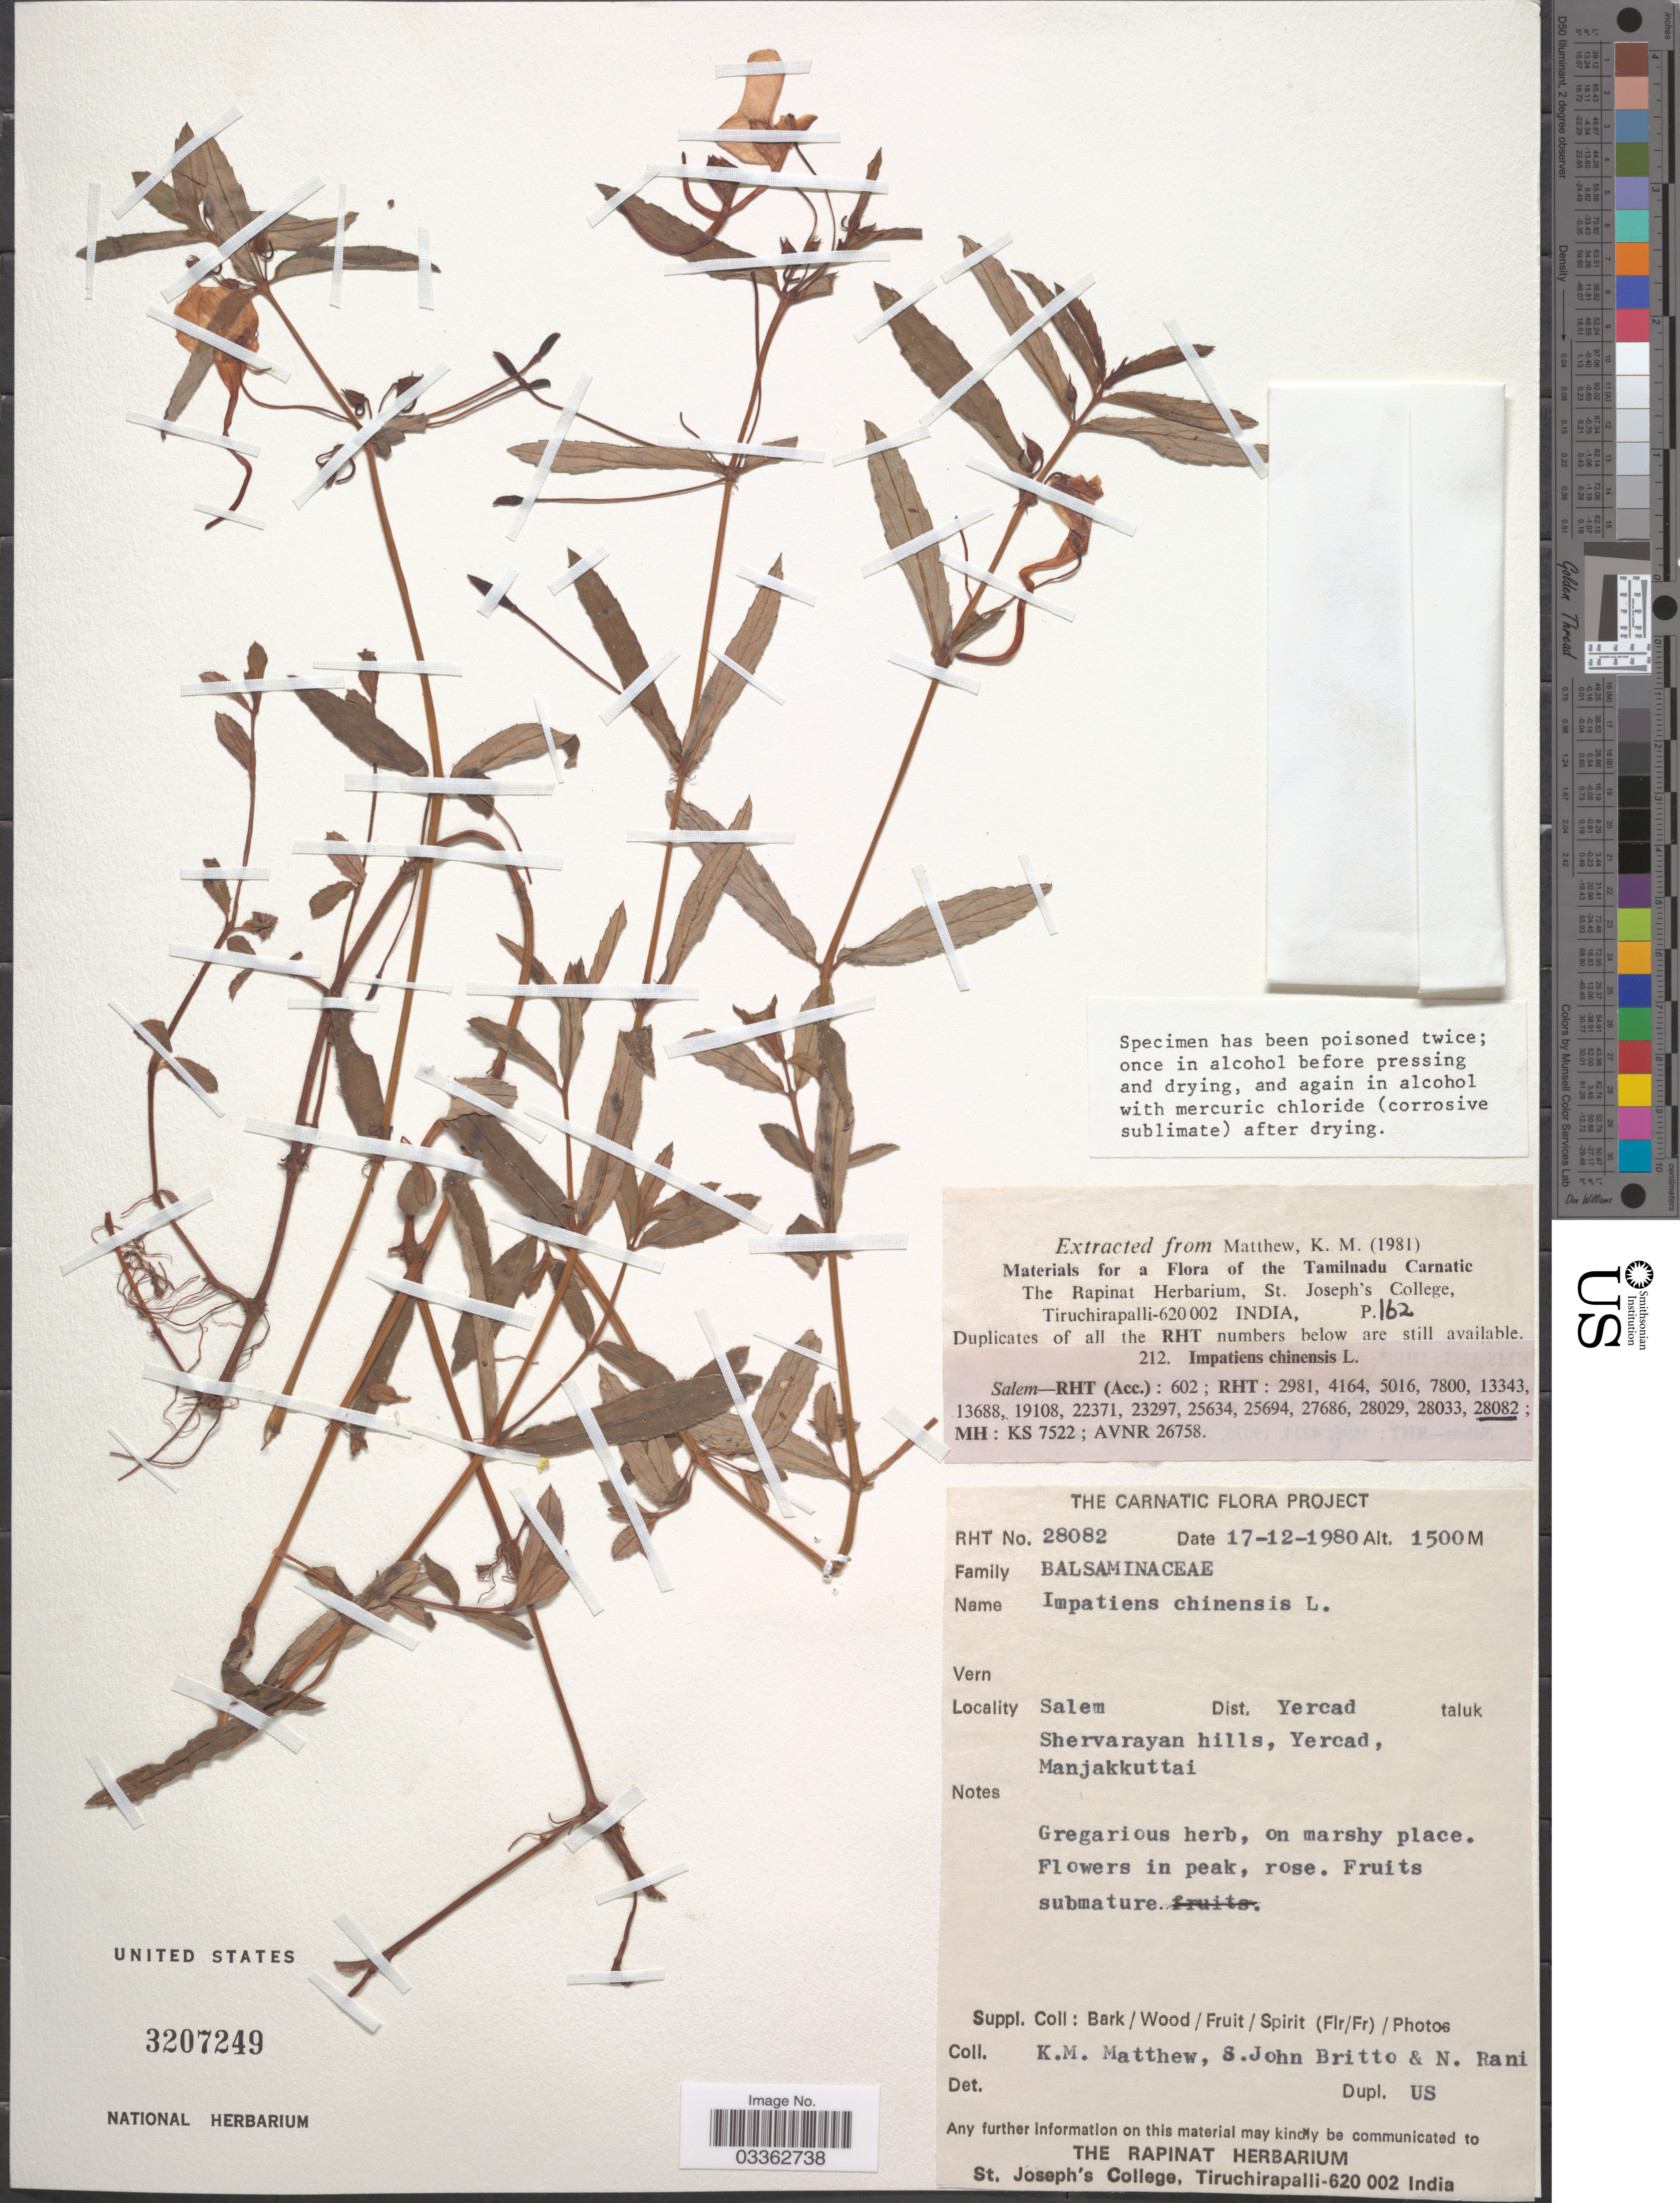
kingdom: Plantae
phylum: Tracheophyta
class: Magnoliopsida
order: Ericales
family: Balsaminaceae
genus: Impatiens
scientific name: Impatiens chinensis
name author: L.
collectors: K. M. Matthew, S. J. Britto & N. Rani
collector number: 28082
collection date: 1980-12-17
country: India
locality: Salem Dist. Yercad taluk. Shervarayan hills, Yercad, Manjakkuttai.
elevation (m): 1500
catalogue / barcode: US 3207249